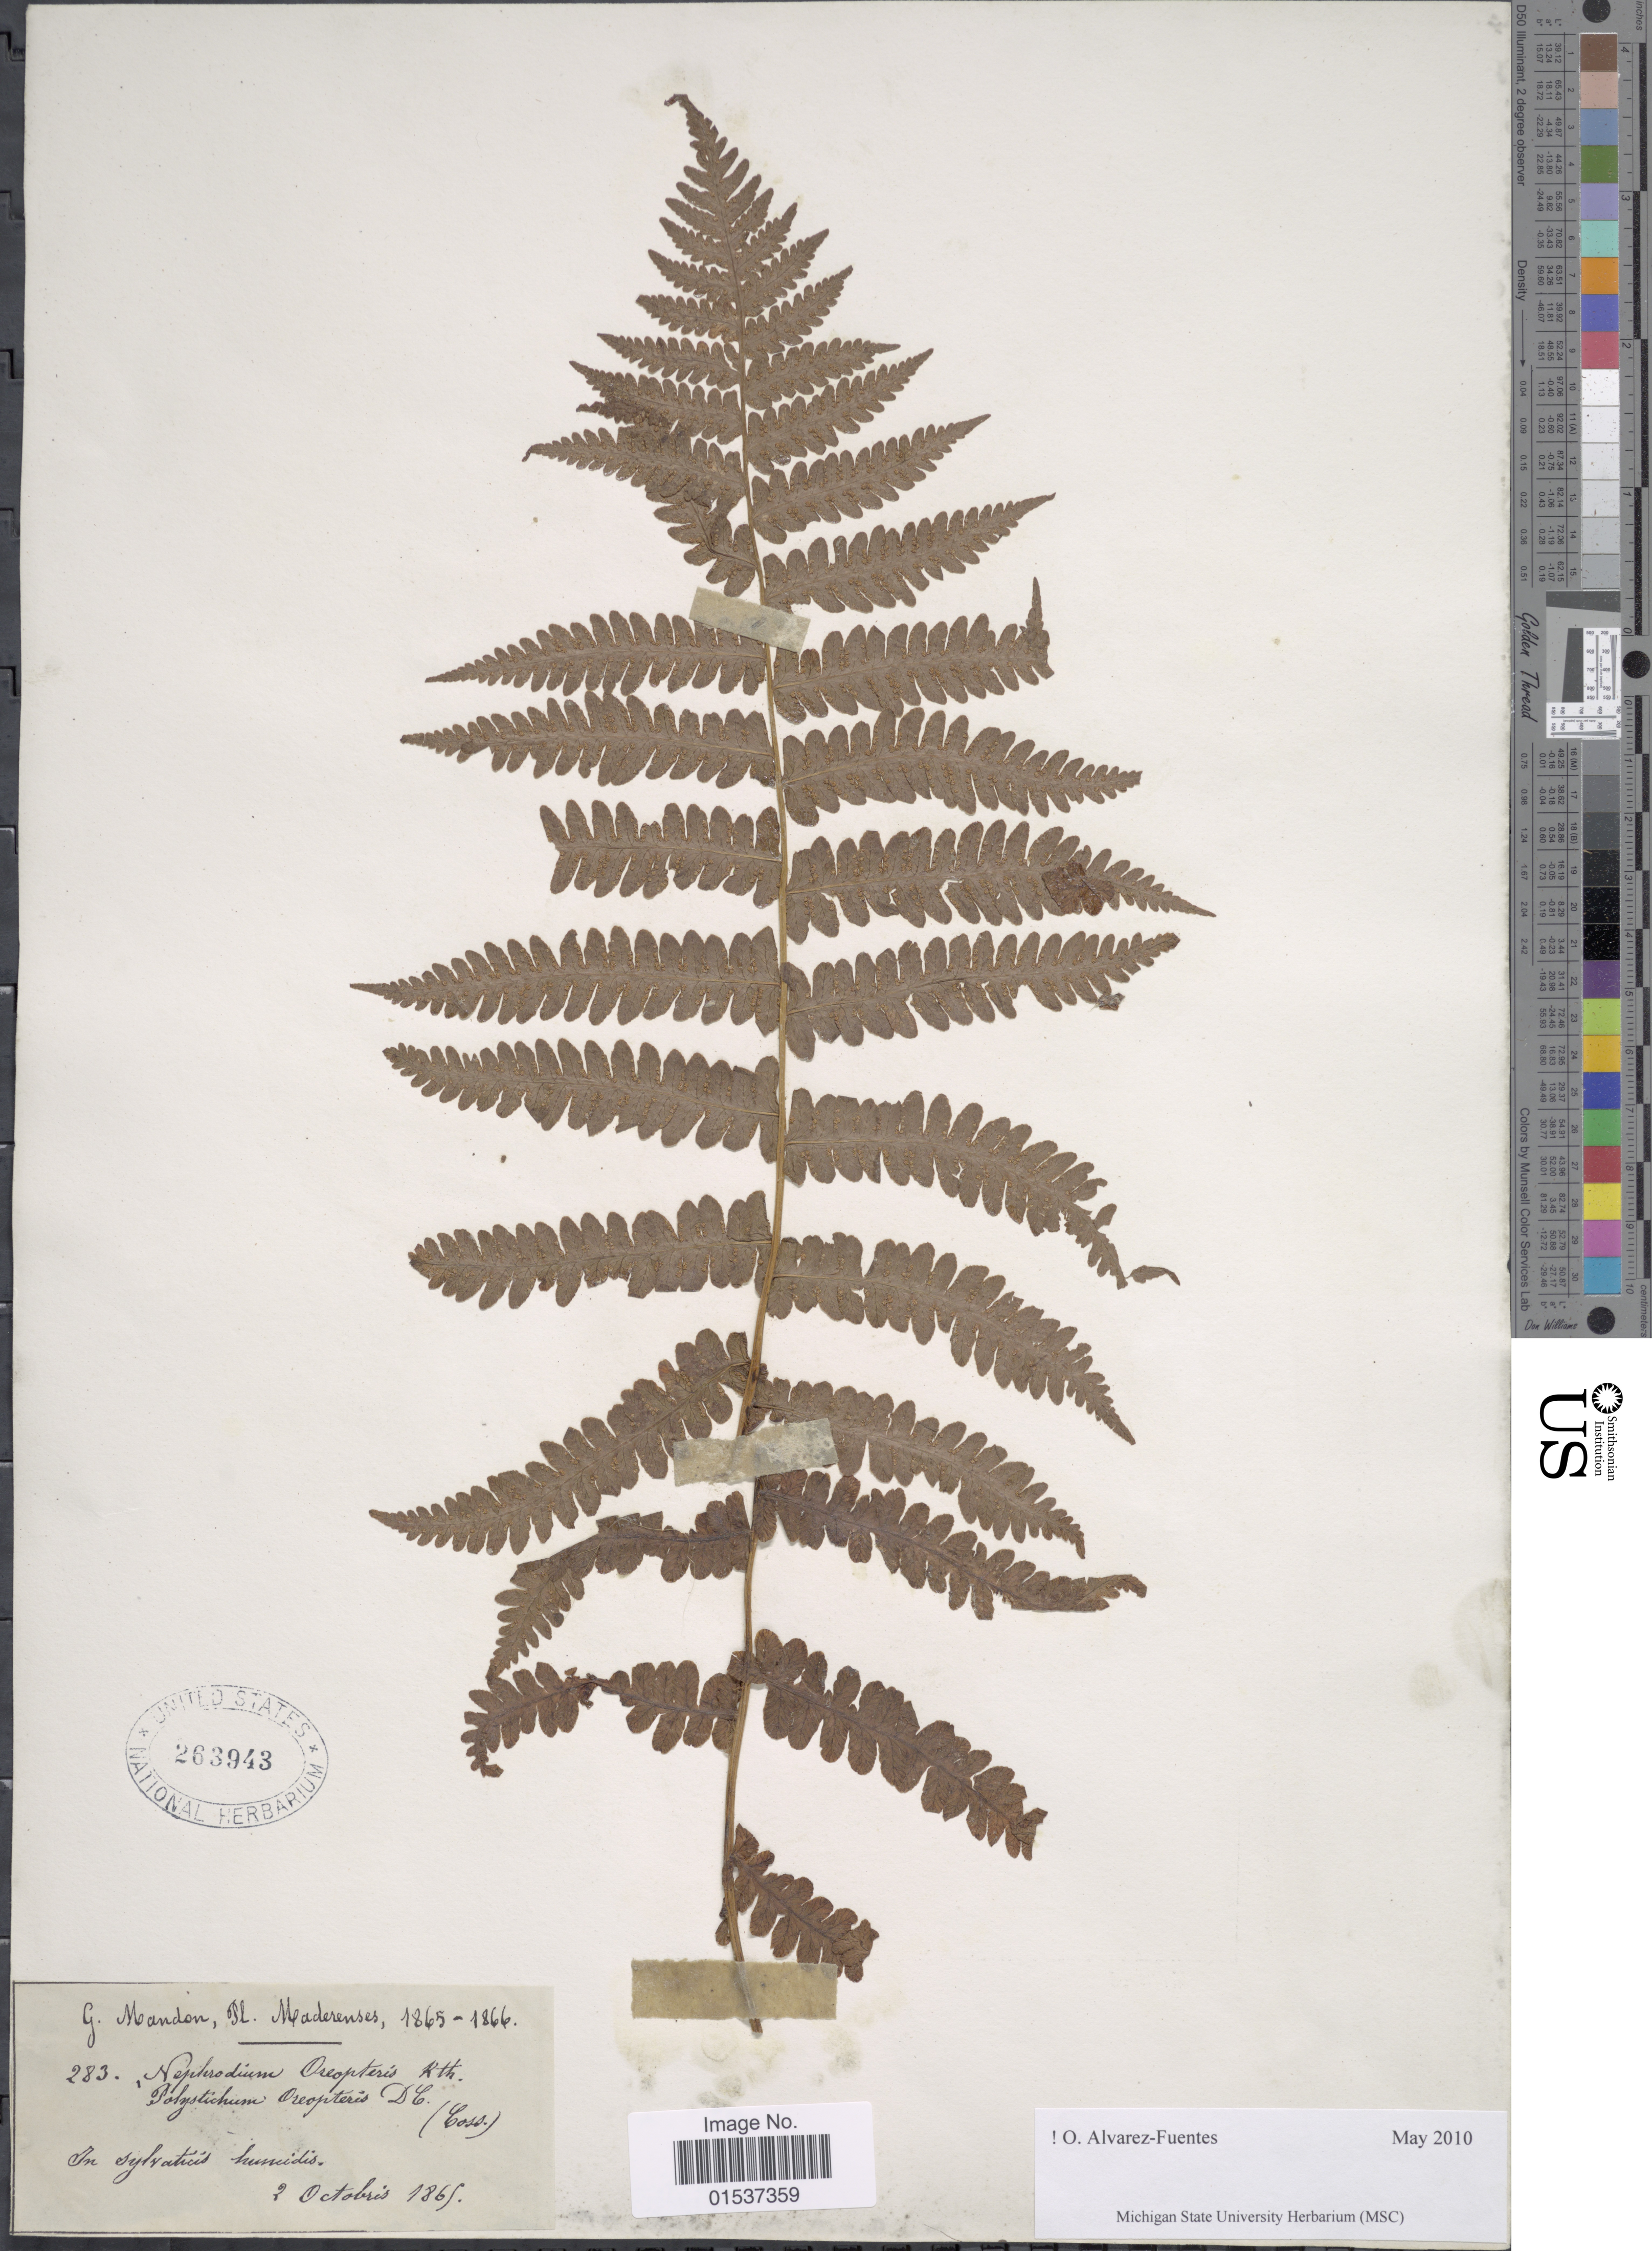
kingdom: Plantae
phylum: Tracheophyta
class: Polypodiopsida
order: Polypodiales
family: Thelypteridaceae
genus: Oreopteris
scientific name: Oreopteris limbosperma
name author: (All.) K. Iwats.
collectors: G. Mandon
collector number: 283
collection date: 1865-10-02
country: Portugal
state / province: Madeira (Aut. Reg.)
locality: Pl. Maderenses, In Sylvatis humidis.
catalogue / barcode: US 263943